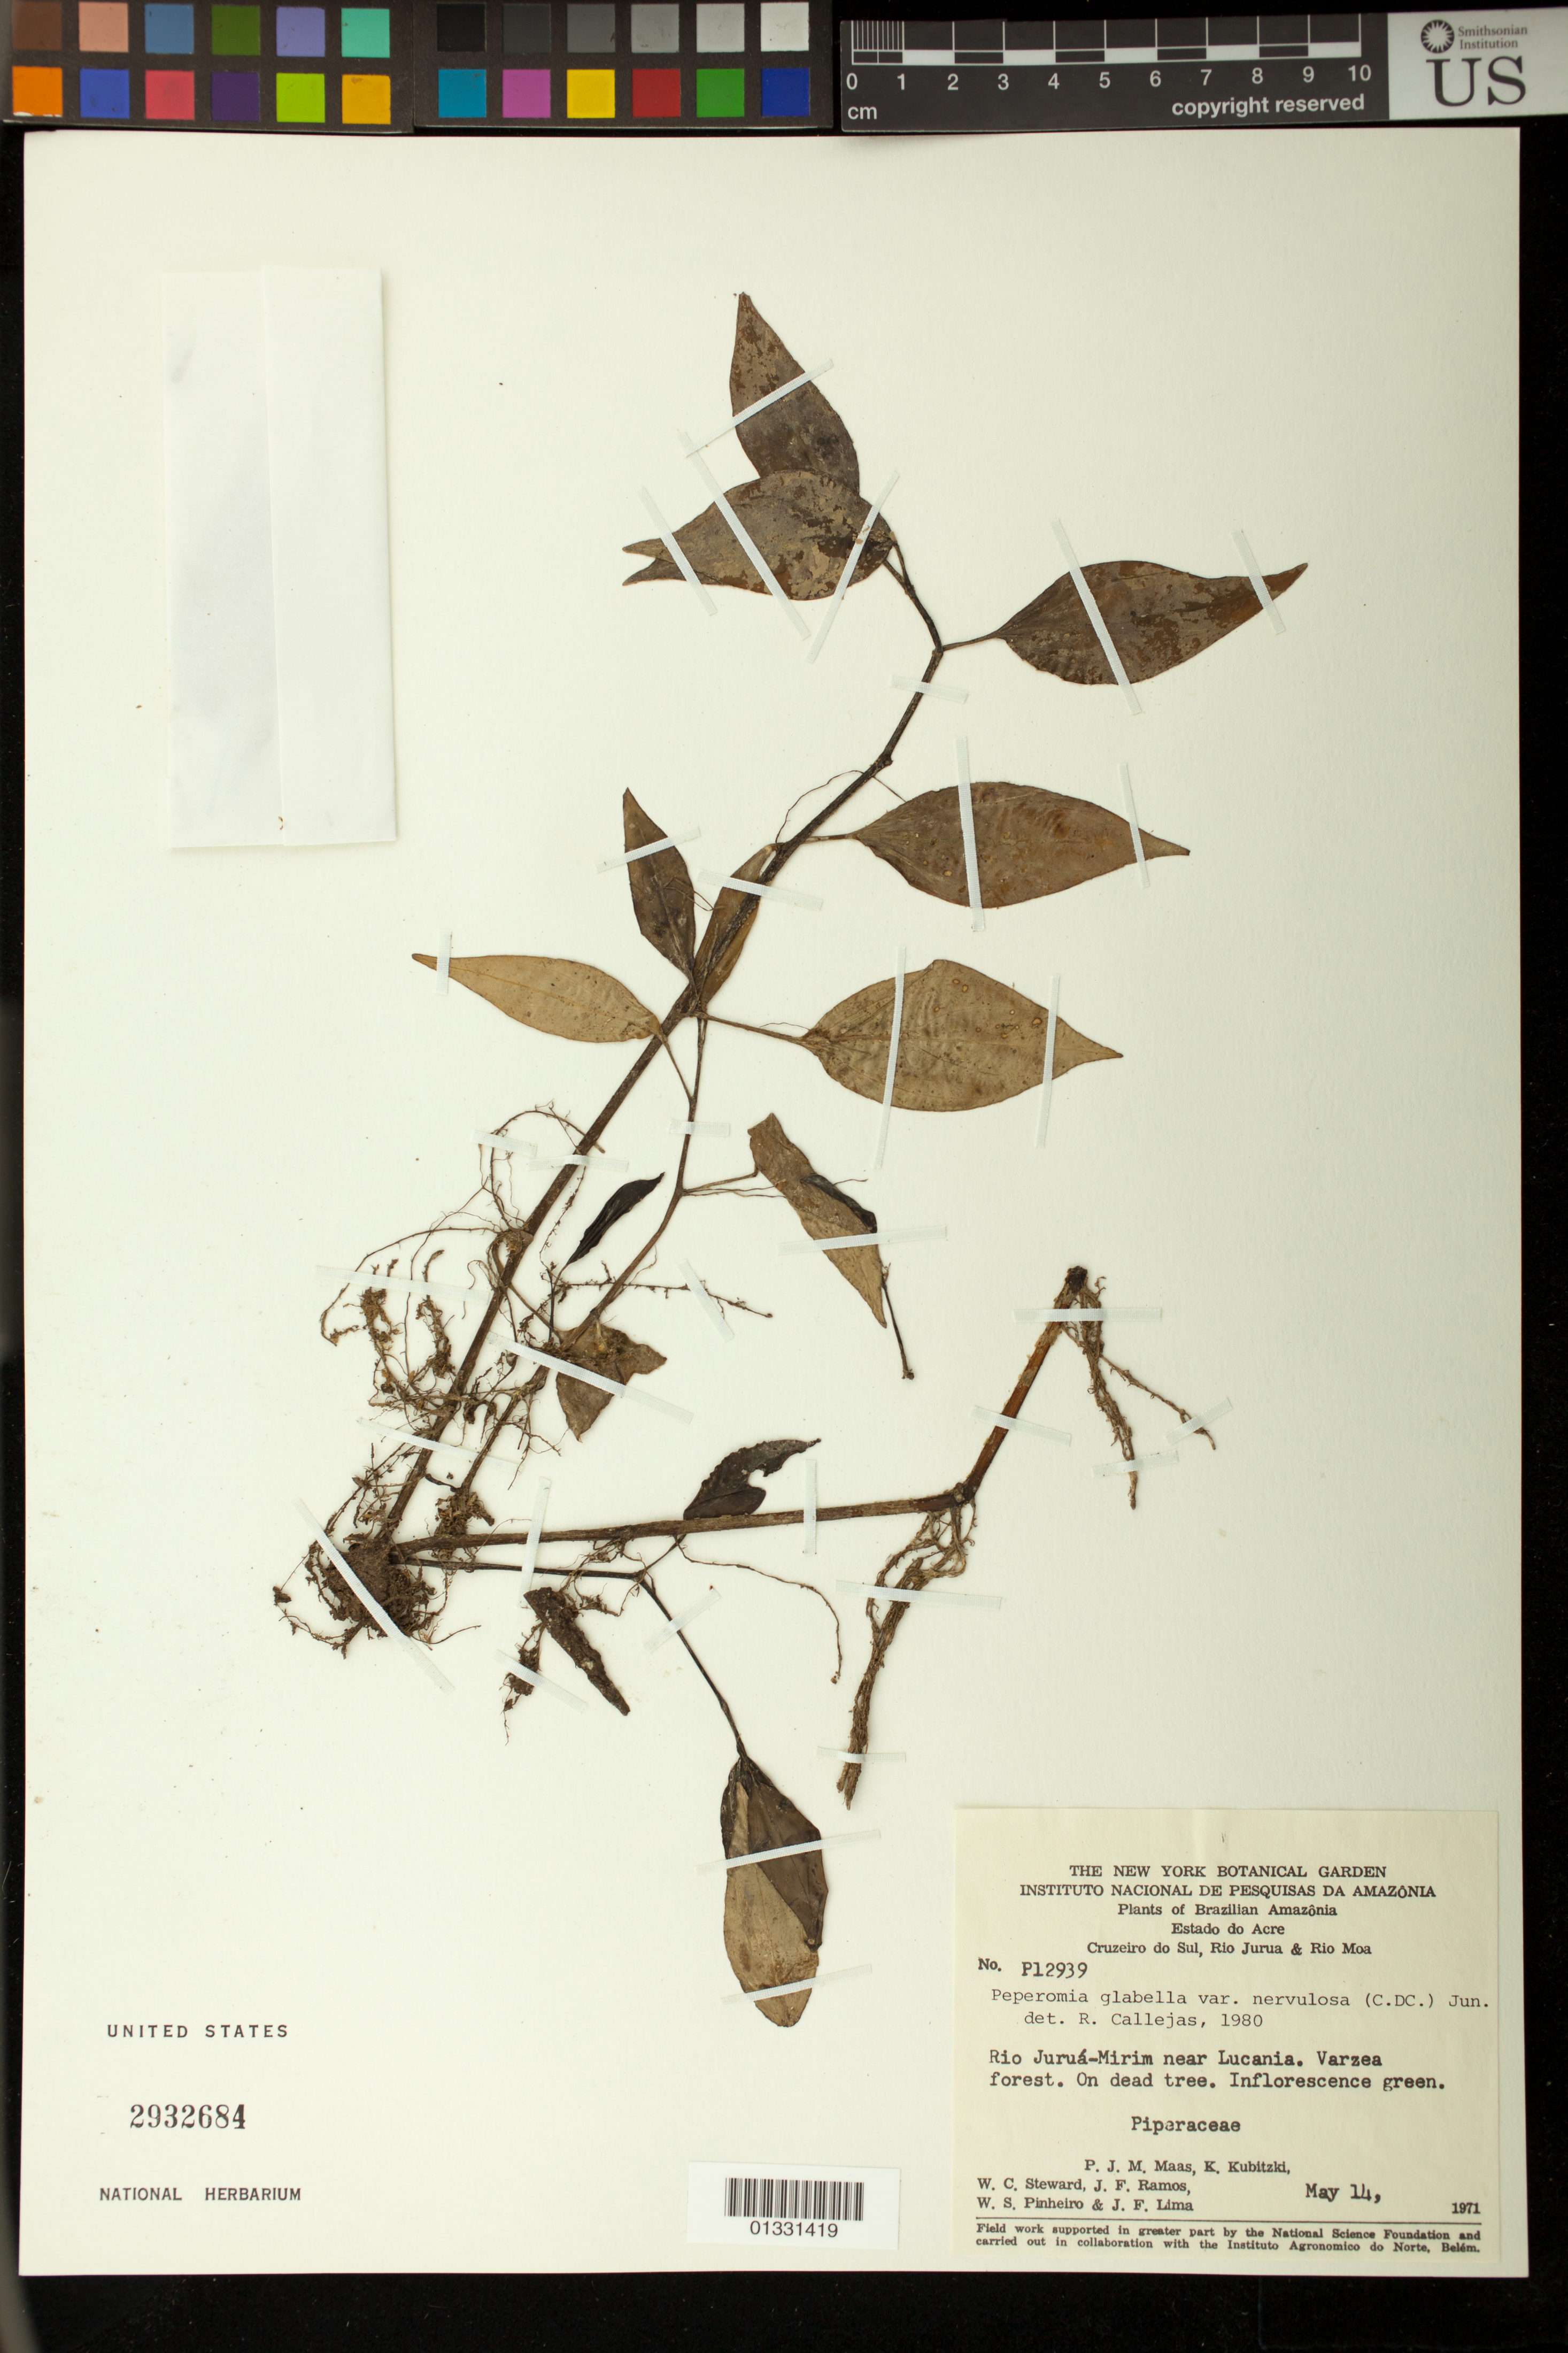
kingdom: Plantae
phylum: Tracheophyta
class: Magnoliopsida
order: Piperales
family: Piperaceae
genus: Peperomia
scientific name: Peperomia glabella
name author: (Sw.) A. Dietr.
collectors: P. Maas, K. Kubitzki, W. C. Steward, J. F. Ramos, W. S. Pinheiro & J. F. Lima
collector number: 12939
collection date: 1971-05-14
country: Brazil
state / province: Acre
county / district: Cruzeiro do Sul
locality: Rio Juruá-Mirim near Lucania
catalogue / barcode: US 2932684